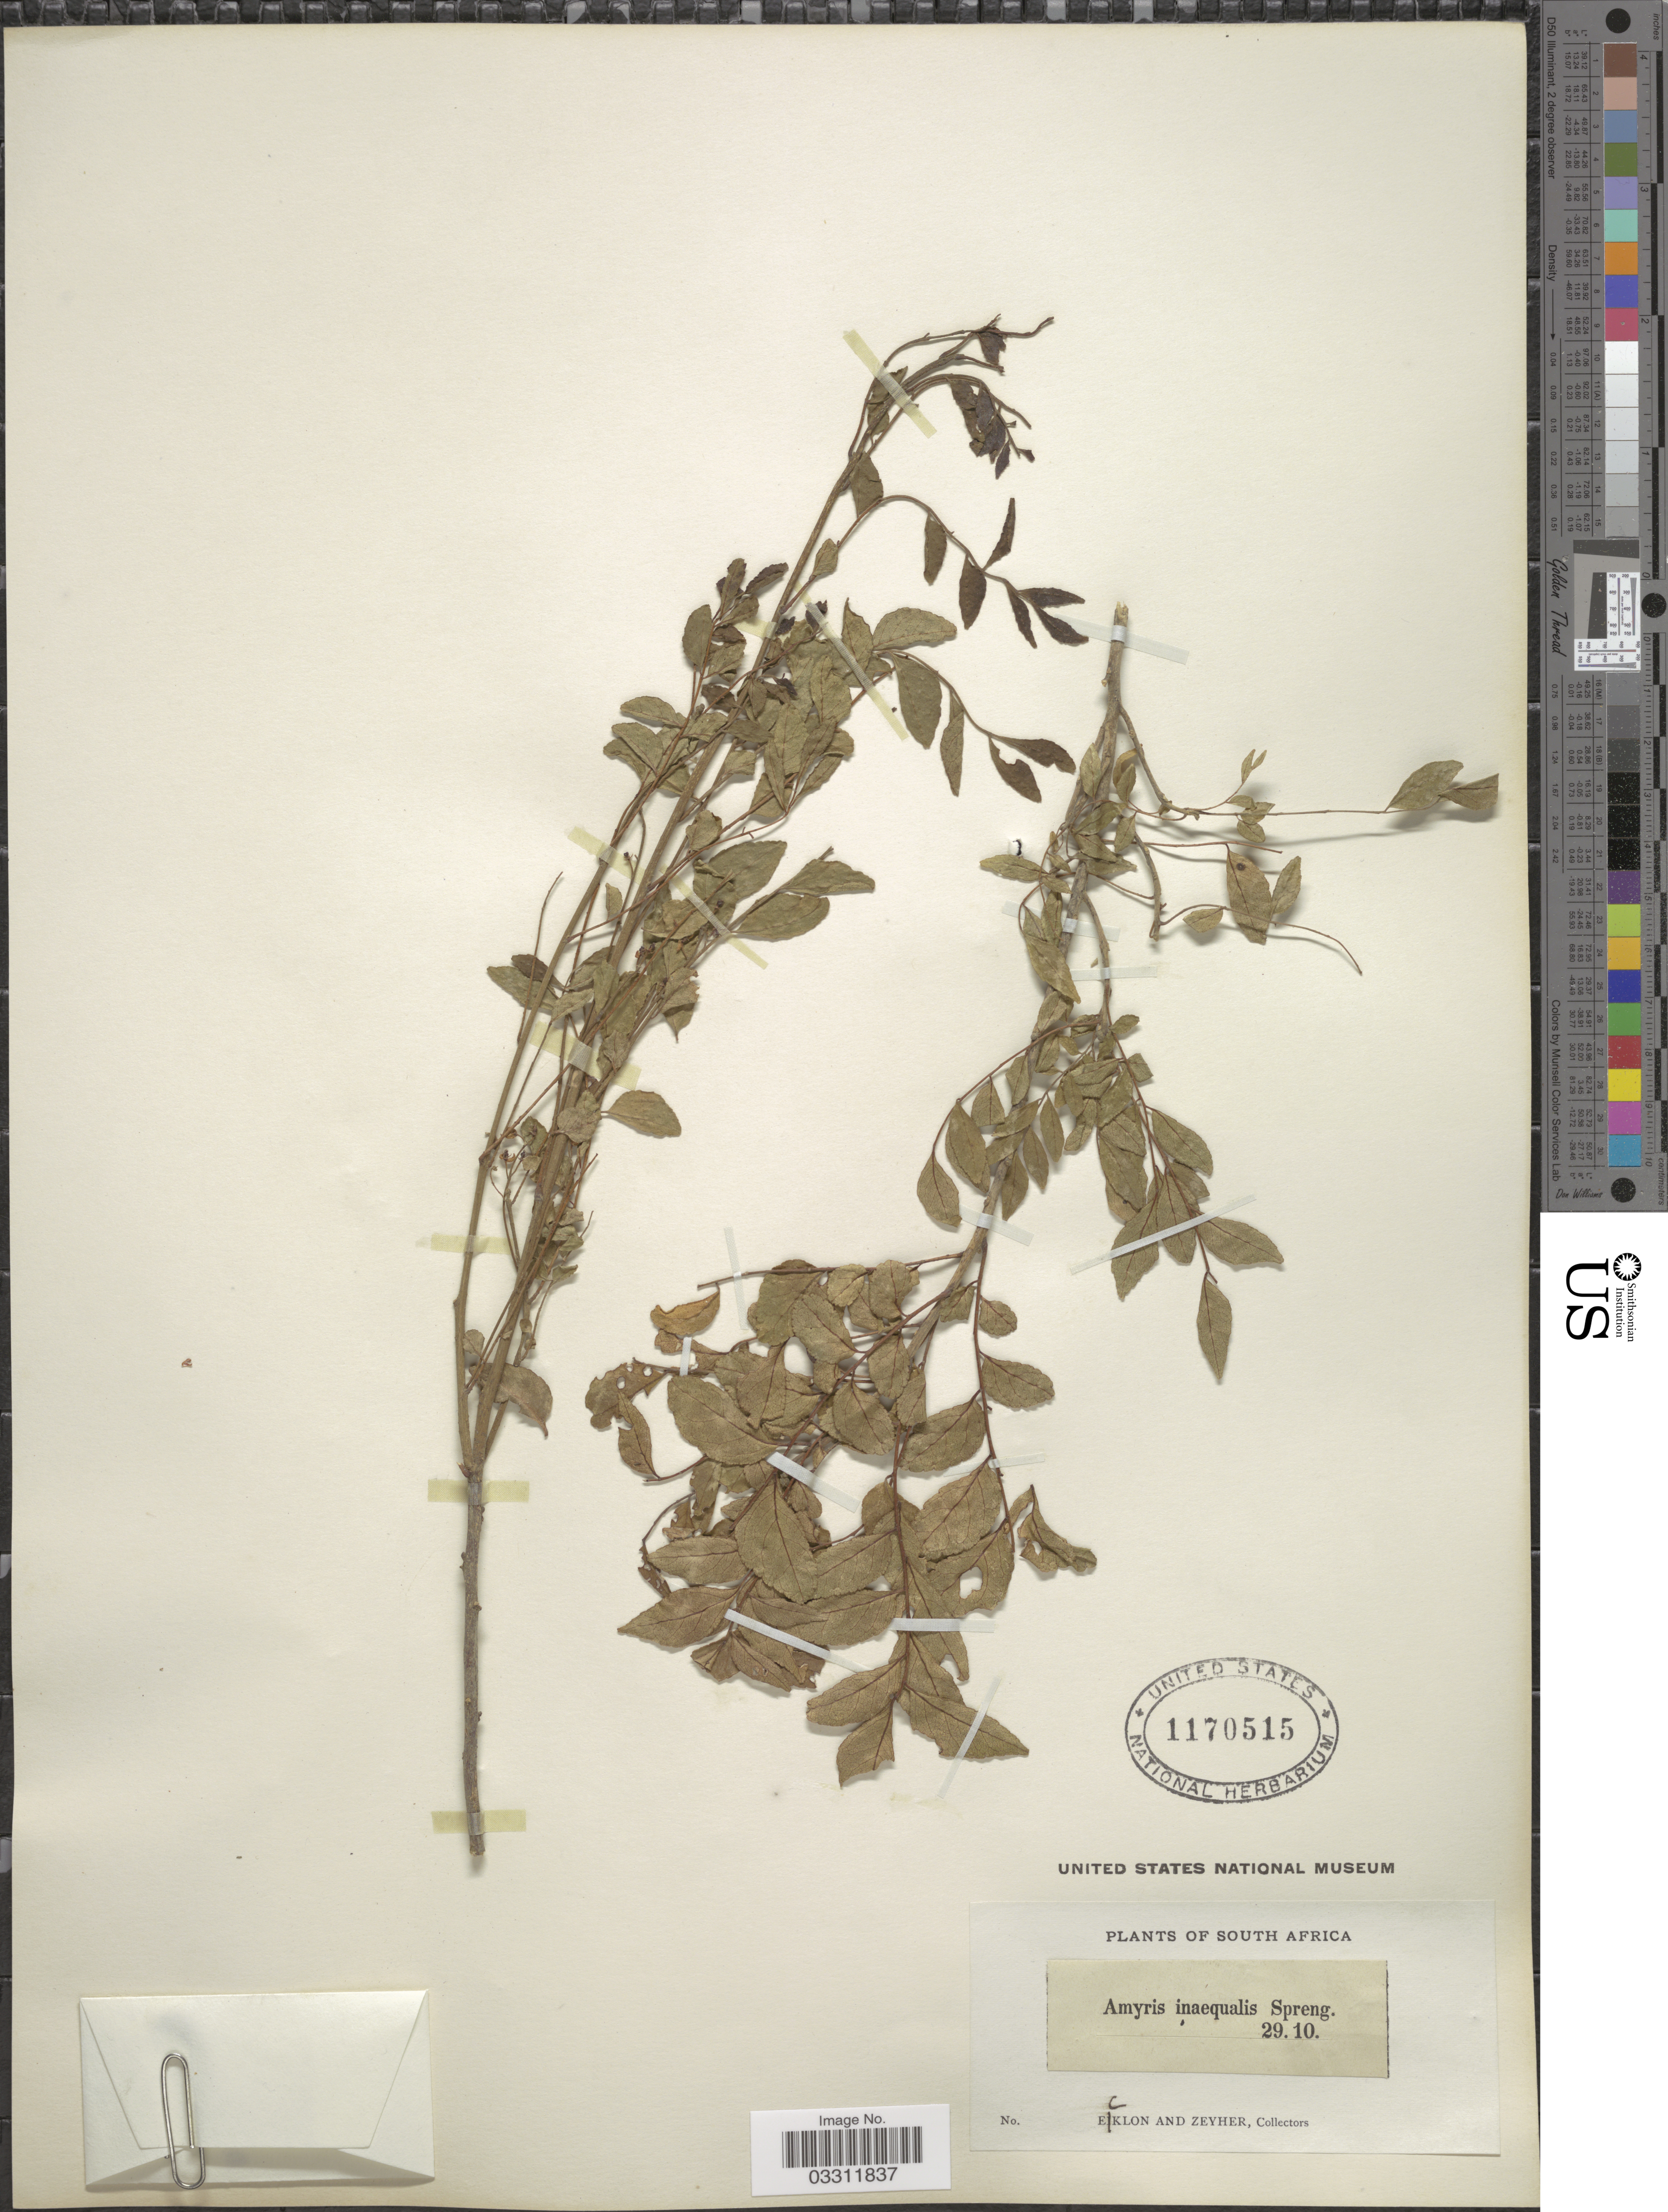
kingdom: Plantae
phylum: Tracheophyta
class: Magnoliopsida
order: Sapindales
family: Rutaceae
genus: Clausena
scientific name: Clausena inaequalis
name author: (DC.) Benth.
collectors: -. Ecklon & -. Zeyher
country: South Africa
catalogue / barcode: US 1170515